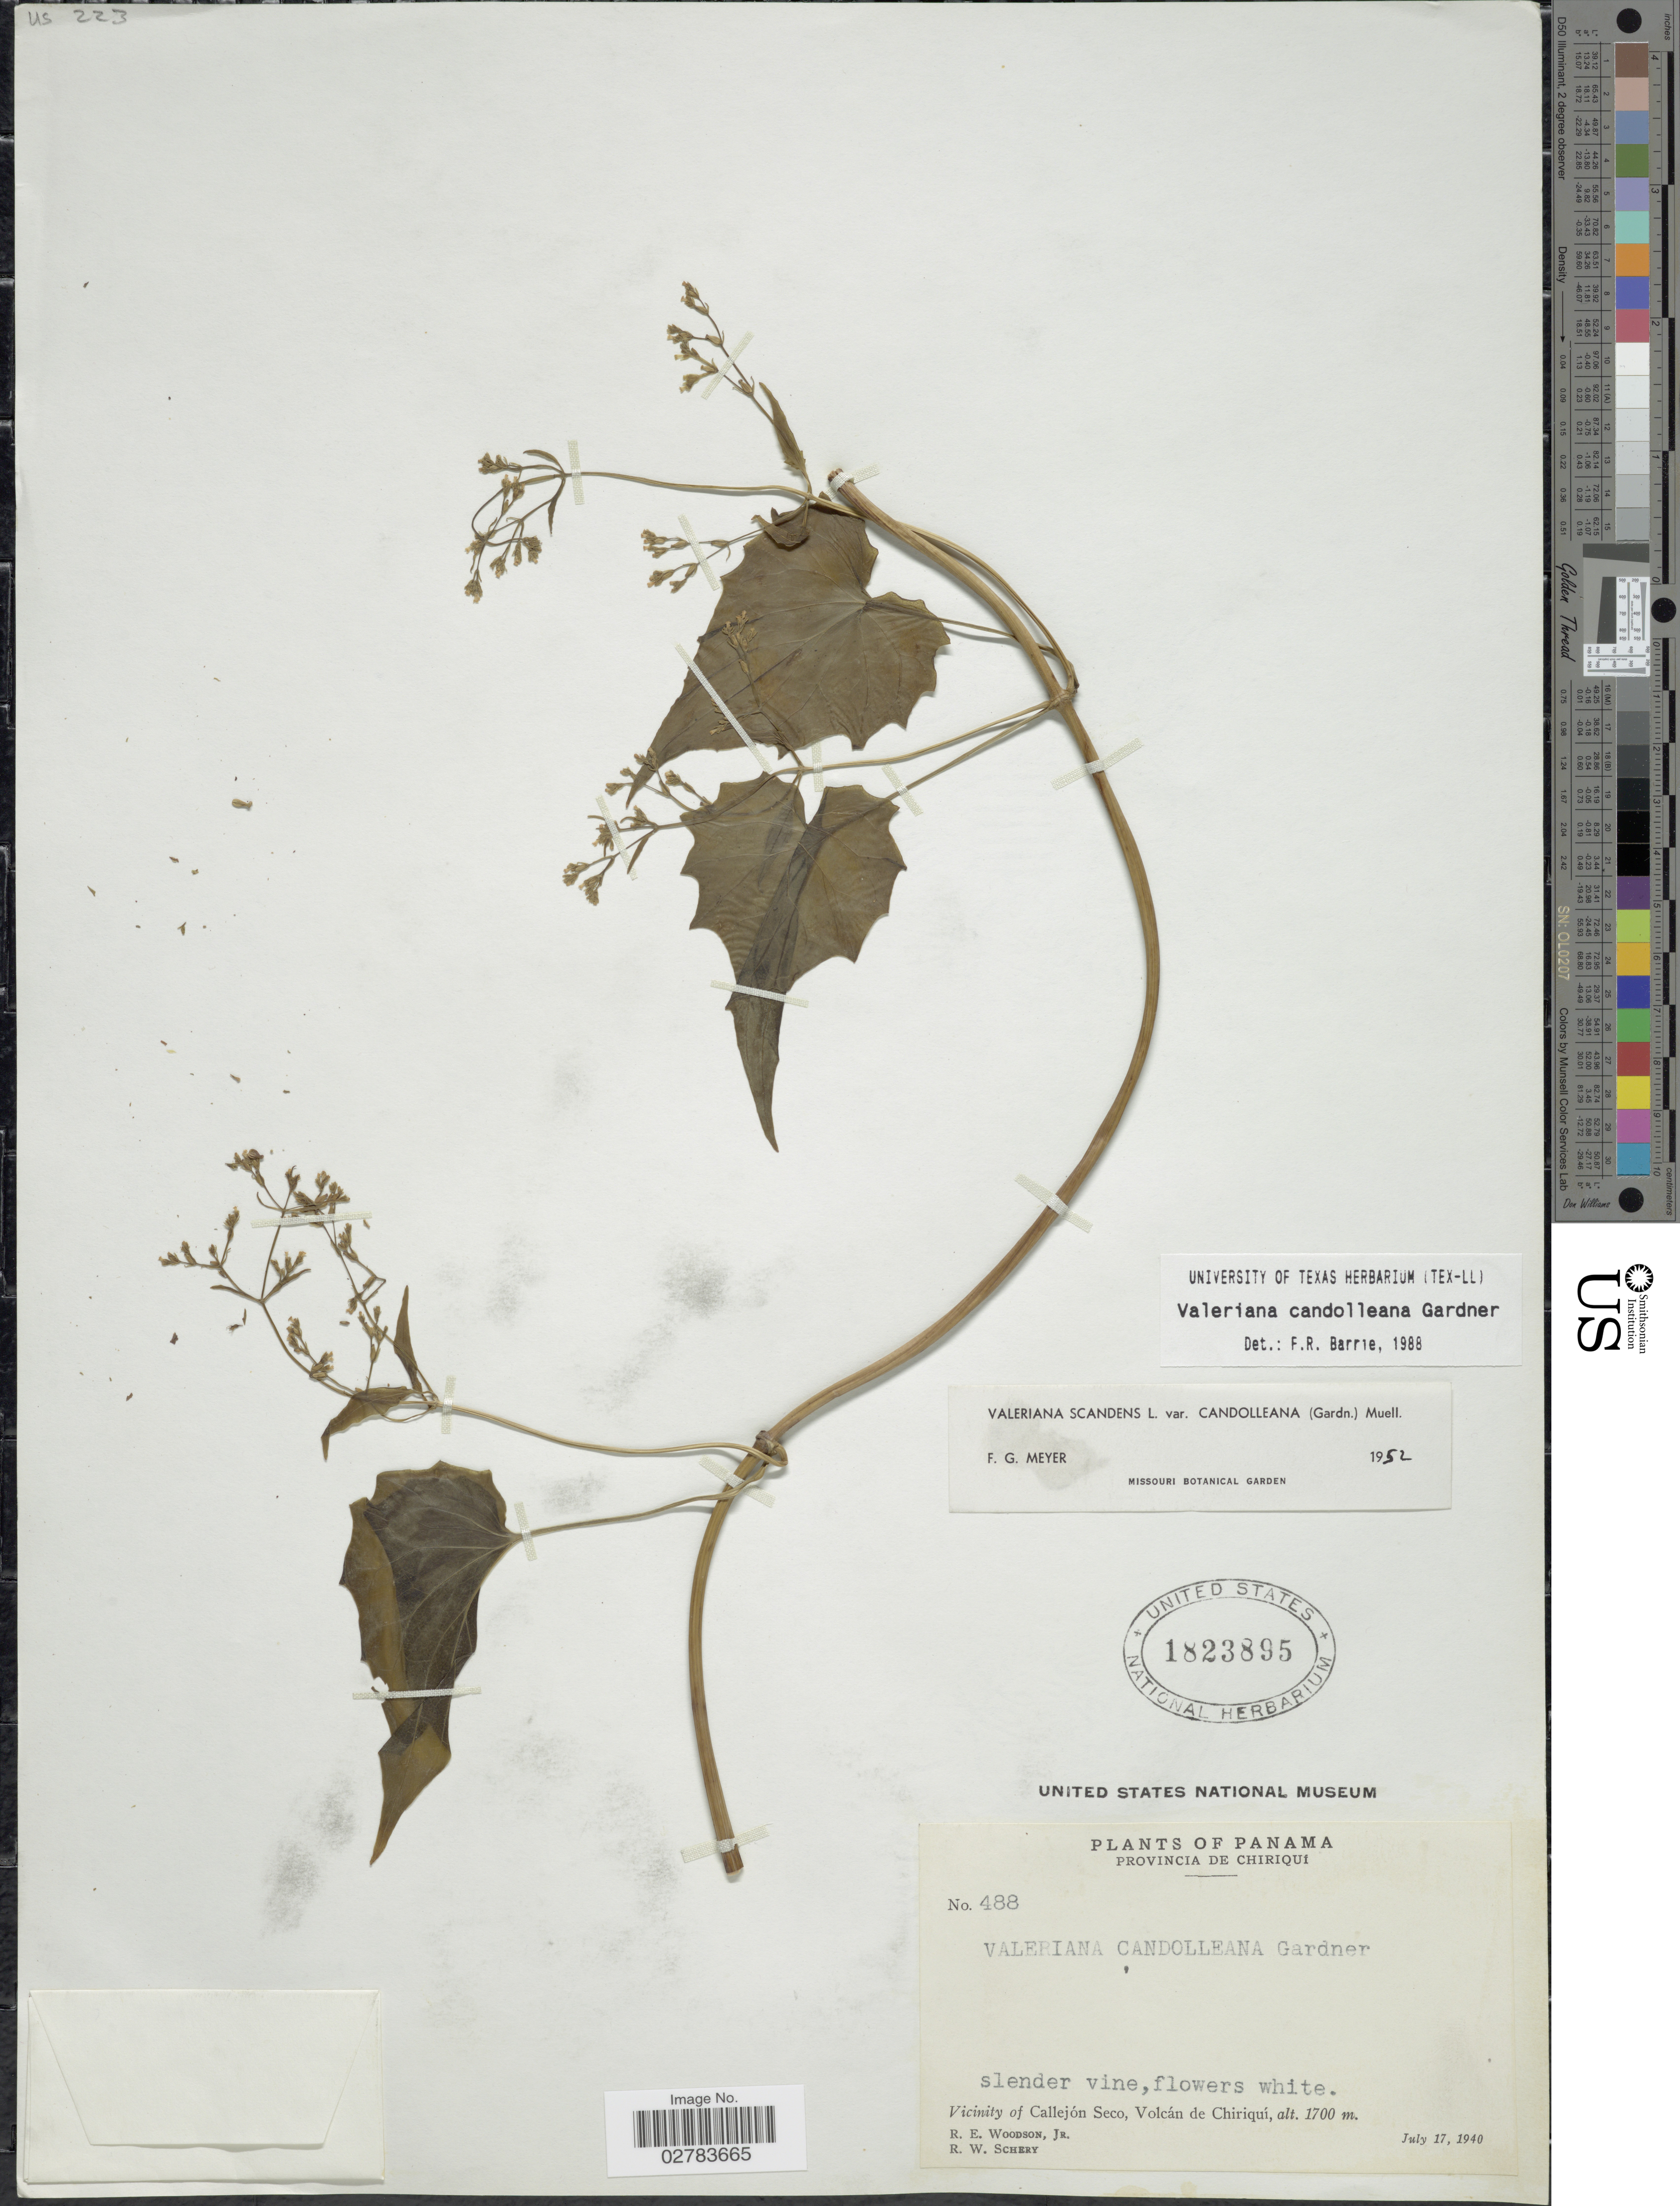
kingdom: Plantae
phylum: Tracheophyta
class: Magnoliopsida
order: Dipsacales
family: Caprifoliaceae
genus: Valeriana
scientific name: Valeriana candolleana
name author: Gardner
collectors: R. E. Woodson & R. W. Schery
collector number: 488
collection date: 1940-07-17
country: Panama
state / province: Chiriqui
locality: Vicinity of Callejón Seco, Volcán de Chiriquí.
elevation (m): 1700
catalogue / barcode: US 1823895